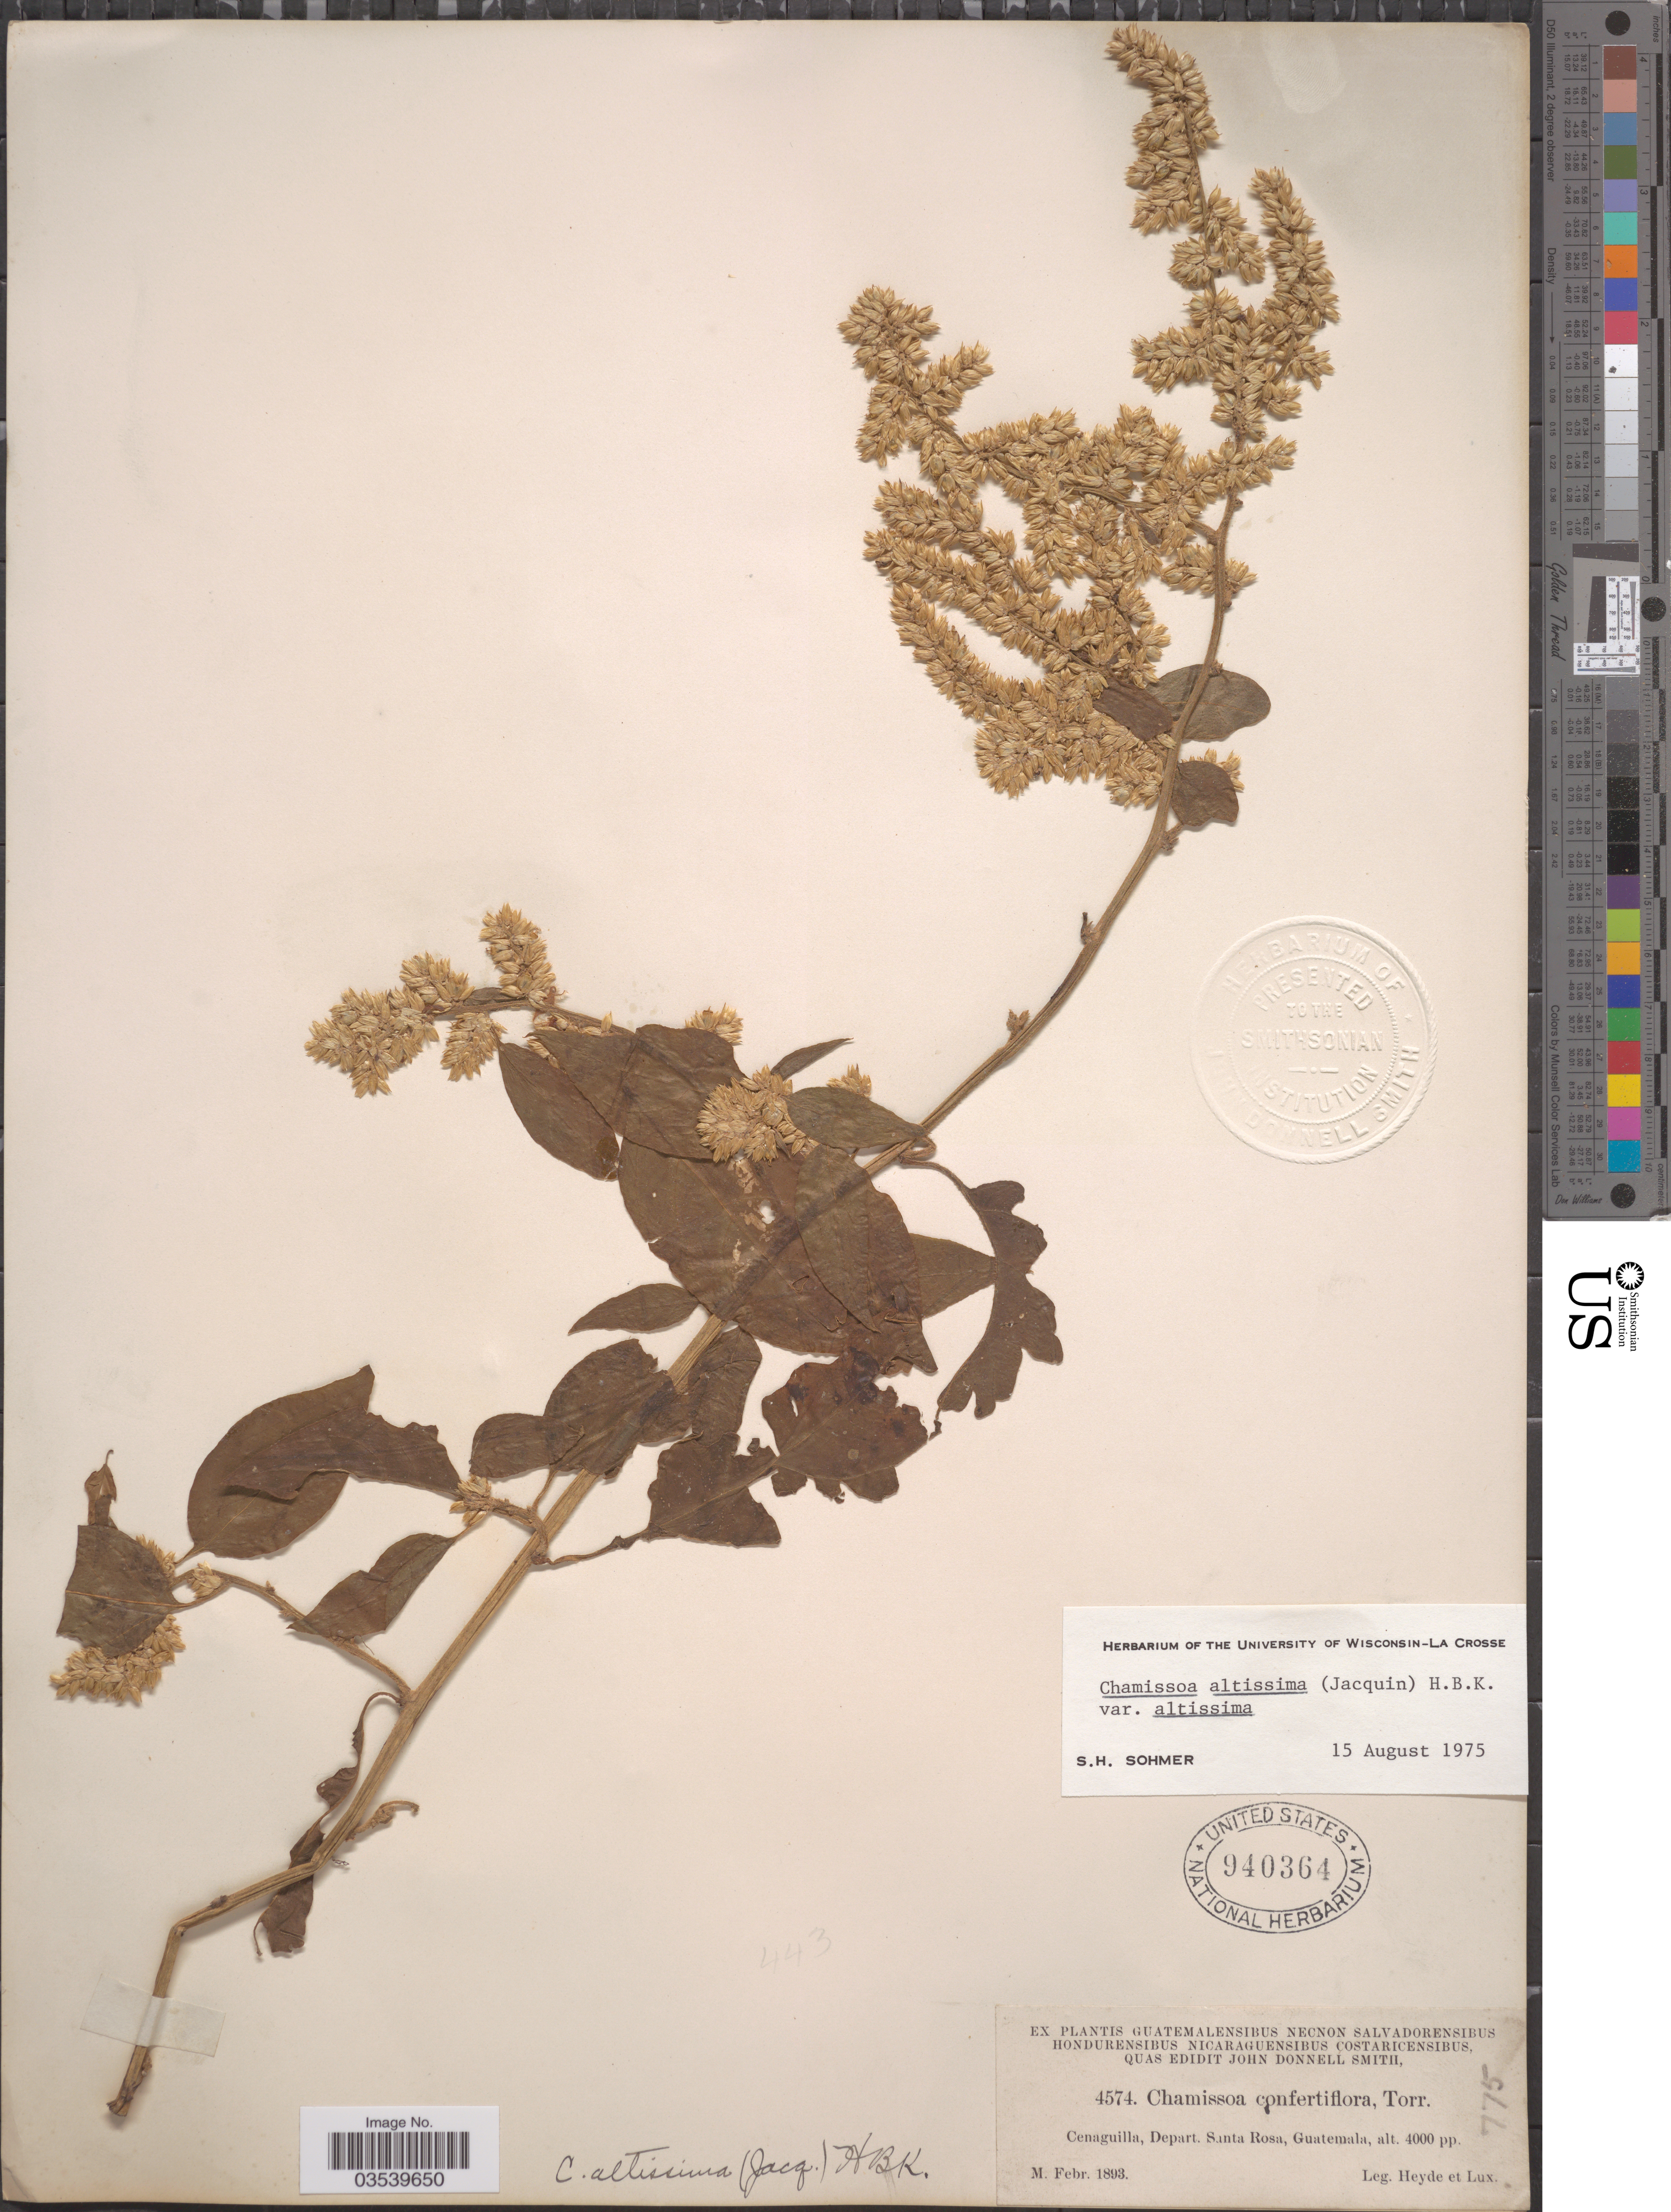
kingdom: Plantae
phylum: Tracheophyta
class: Magnoliopsida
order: Caryophyllales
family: Amaranthaceae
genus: Chamissoa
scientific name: Chamissoa altissima var. altissima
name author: (Jacq.) Kunth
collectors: Heyde & Lux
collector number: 4574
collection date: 1893-02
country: Guatemala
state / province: Santa Rosa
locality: Cenaguilla, Depart. Santa Rosa.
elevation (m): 1219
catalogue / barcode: US 940364